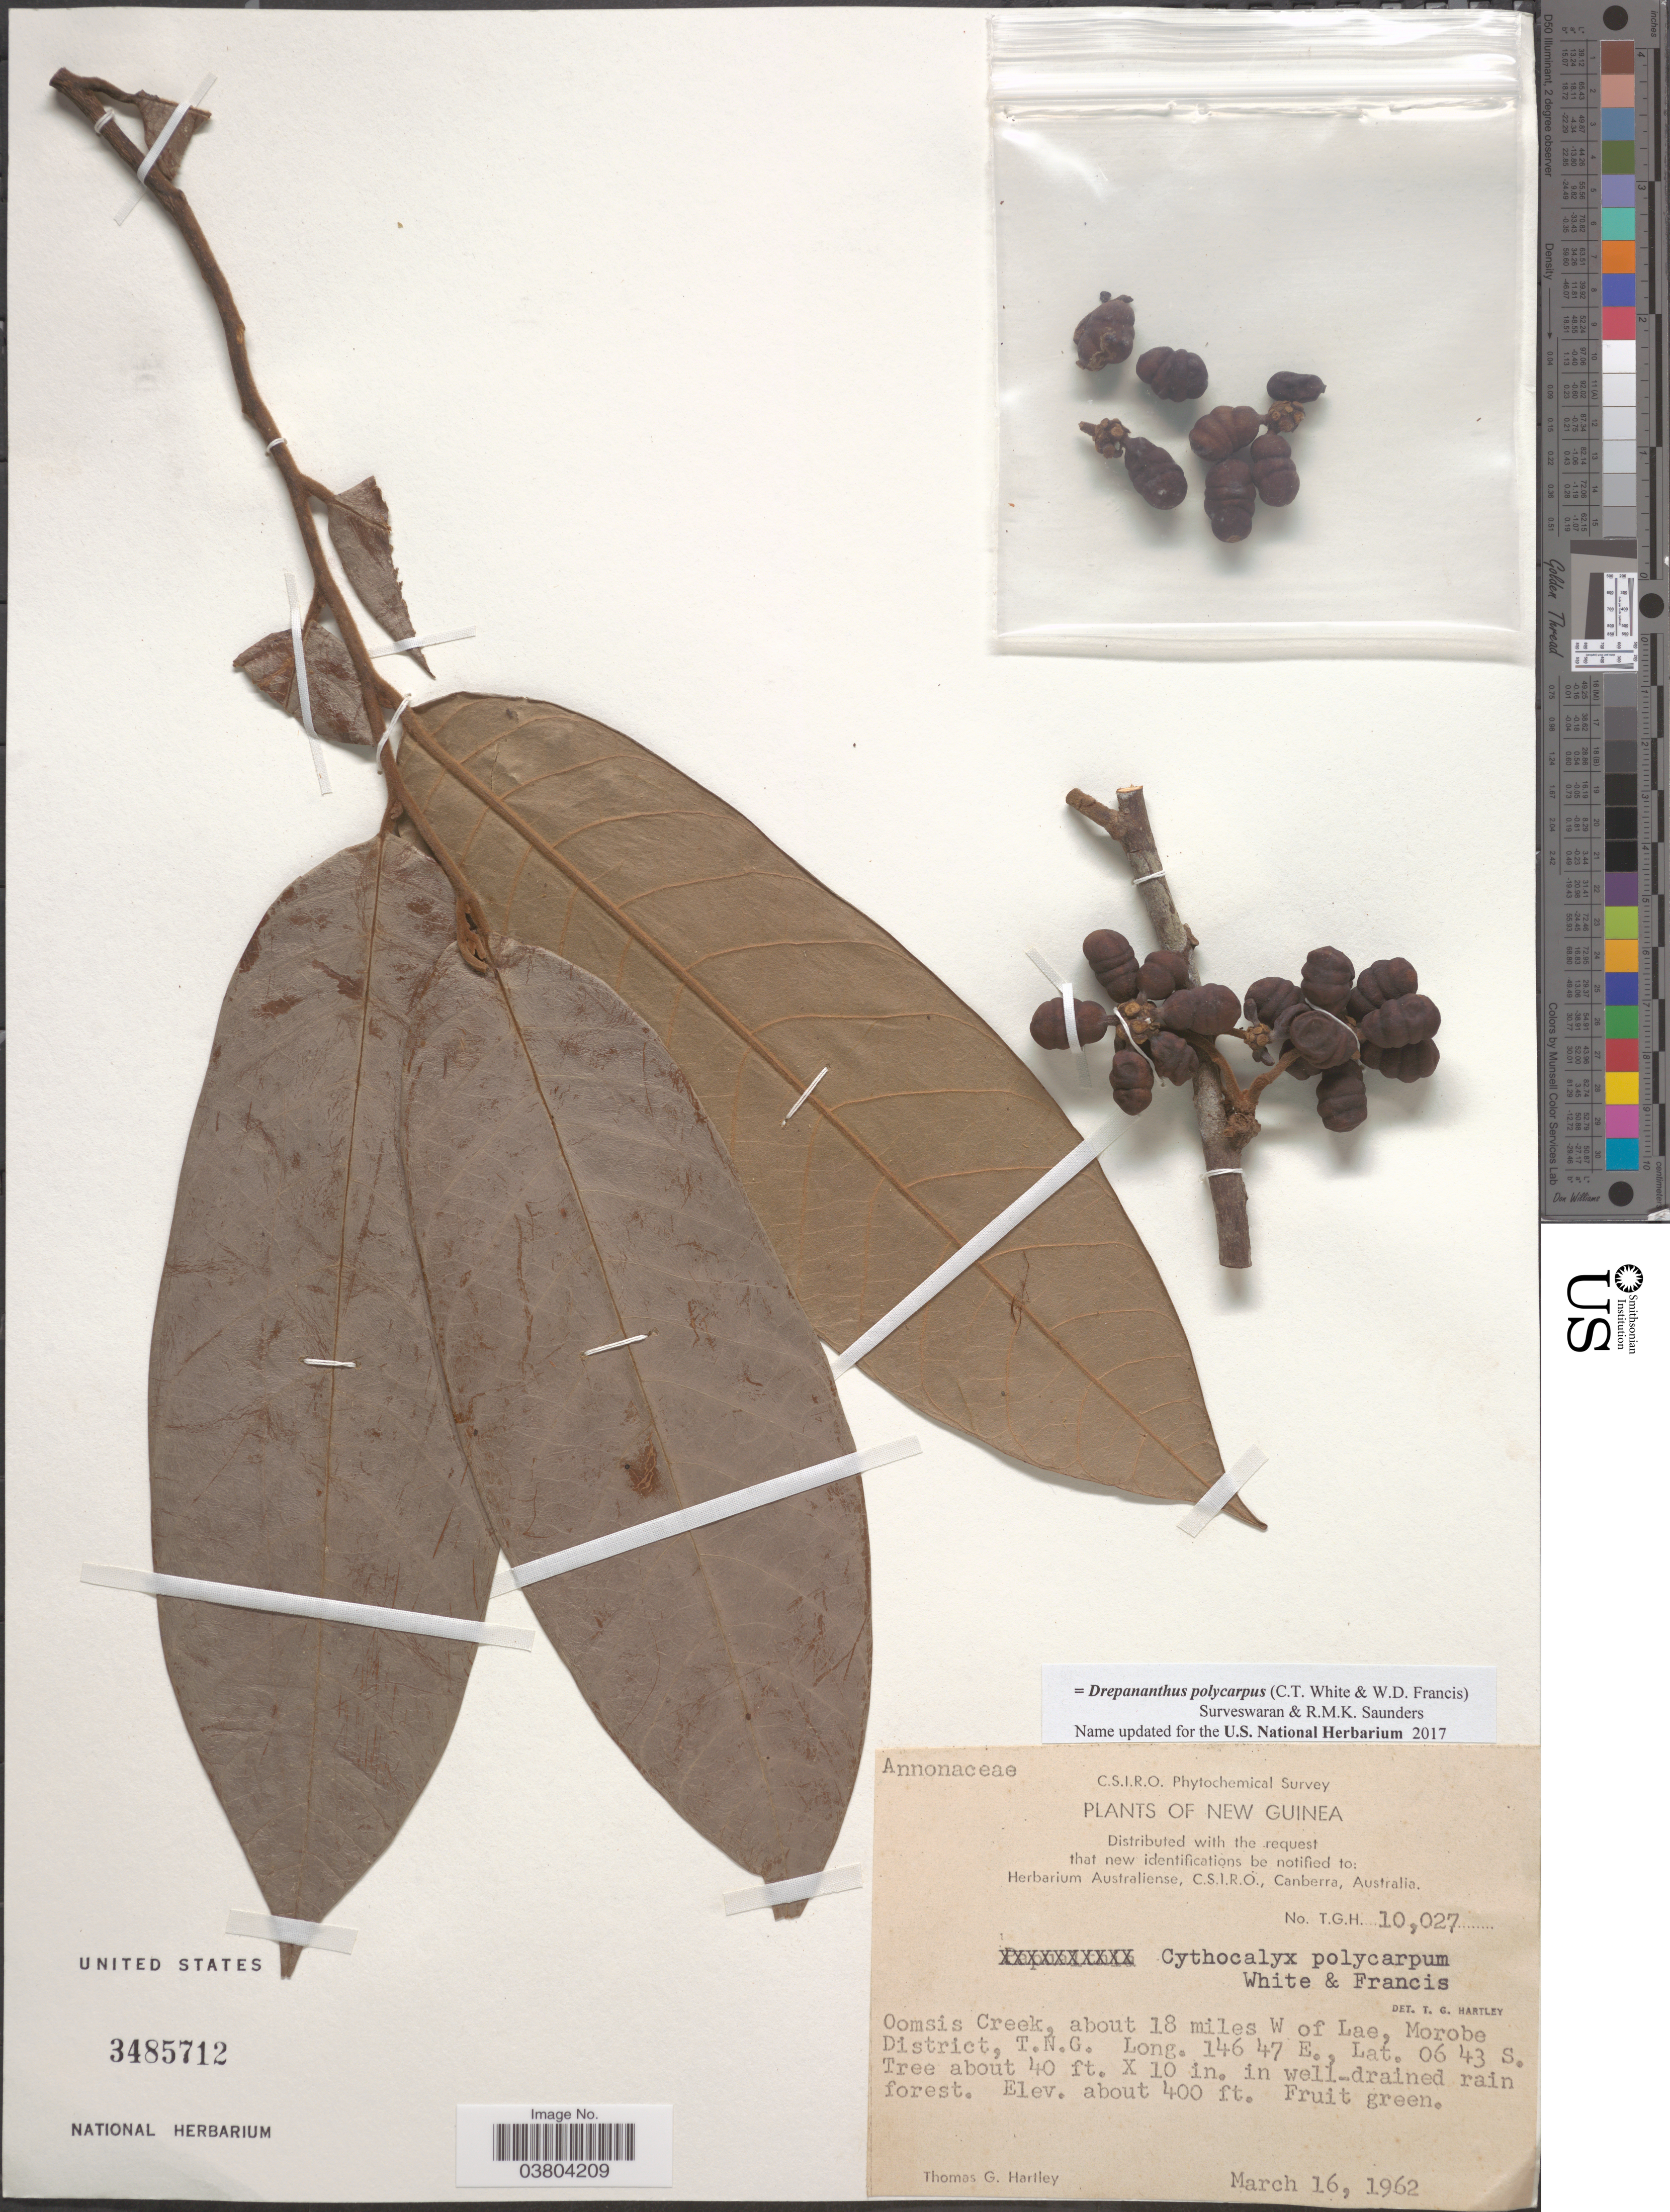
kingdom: Plantae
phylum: Tracheophyta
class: Magnoliopsida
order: Magnoliales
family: Annonaceae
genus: Drepananthus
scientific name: Drepananthus polycarpus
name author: (C.T. White & W.D. Francis) Surveswaran & R.M.K. Saunders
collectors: T. G. Hartley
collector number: TGH 10027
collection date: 1962-03-16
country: Papua New Guinea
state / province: Morobe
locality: New Guinea. Oomsis Creek, about 18 miles W of Lae, Morobe District, T.N.G.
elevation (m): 122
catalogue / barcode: US 3485712